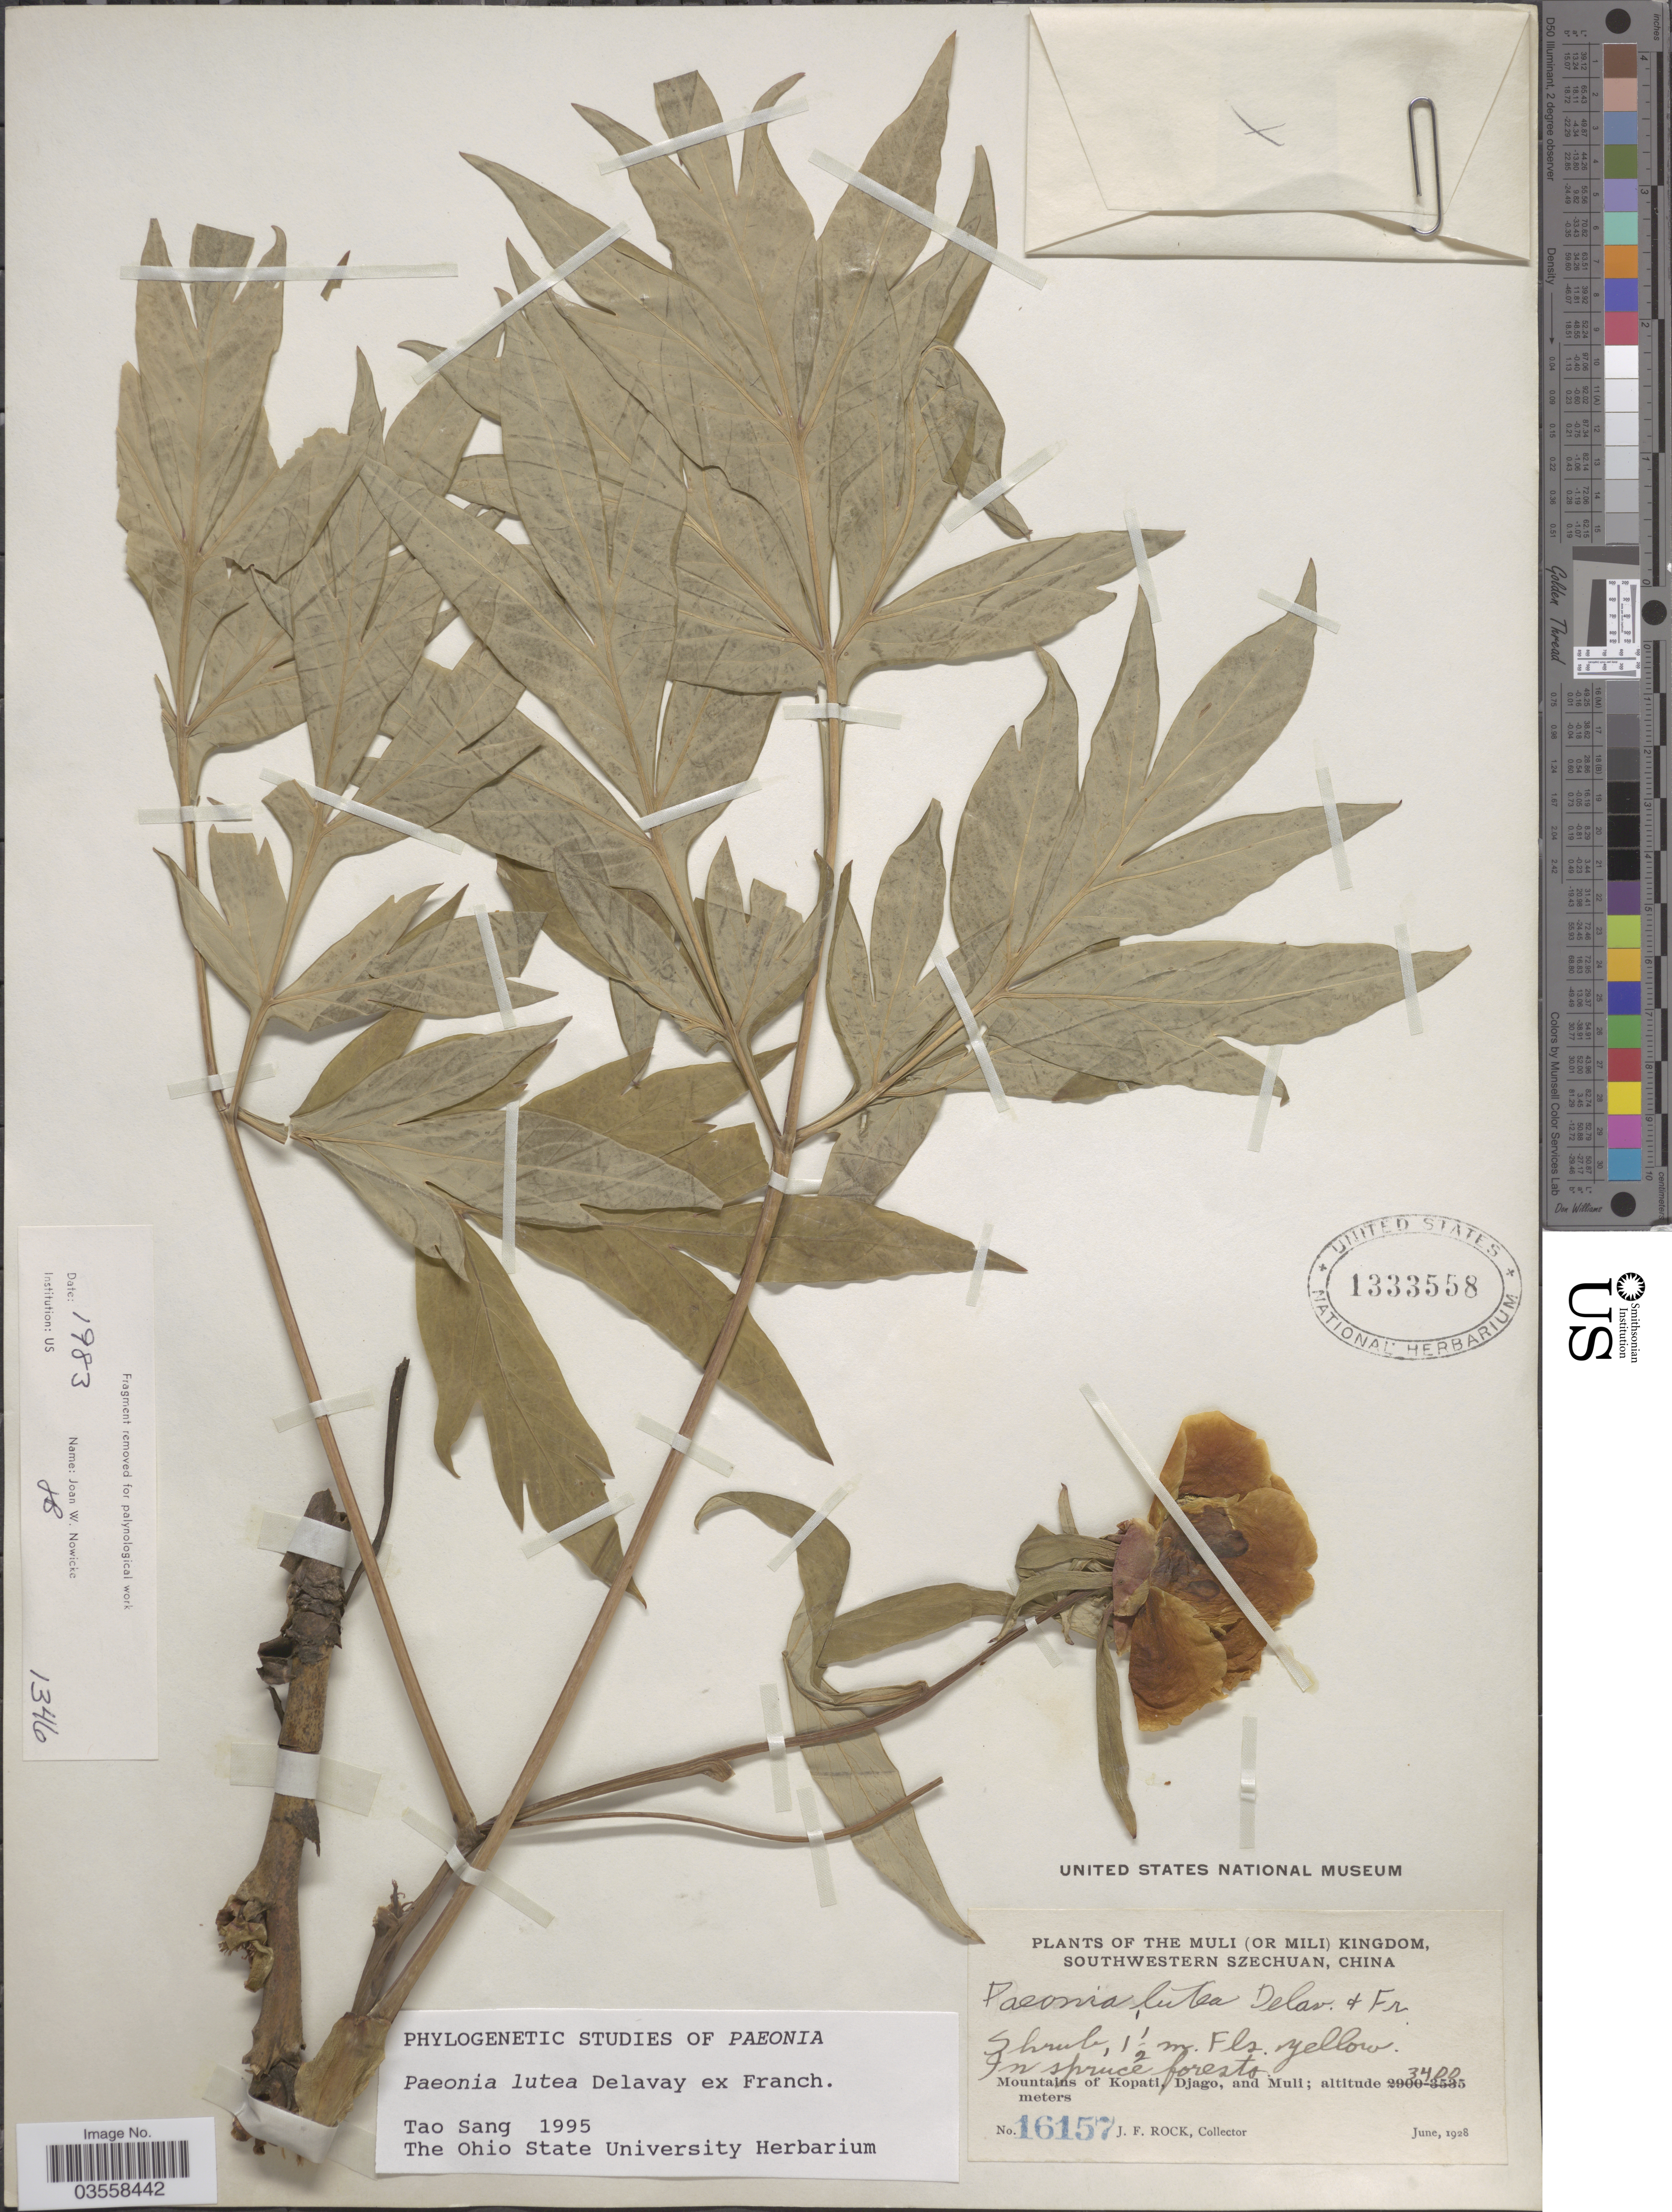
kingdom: Plantae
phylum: Tracheophyta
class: Magnoliopsida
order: Saxifragales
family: Paeoniaceae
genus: Paeonia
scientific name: Paeonia delavayi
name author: Franch.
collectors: J. Rock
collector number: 16157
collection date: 1928-06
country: China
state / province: Sichuan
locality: The Muli (or Mili) Kingdom, Southwestern Szechuan. Mountains of Kopati, Djago, and Muli.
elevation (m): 3400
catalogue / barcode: US 1333558